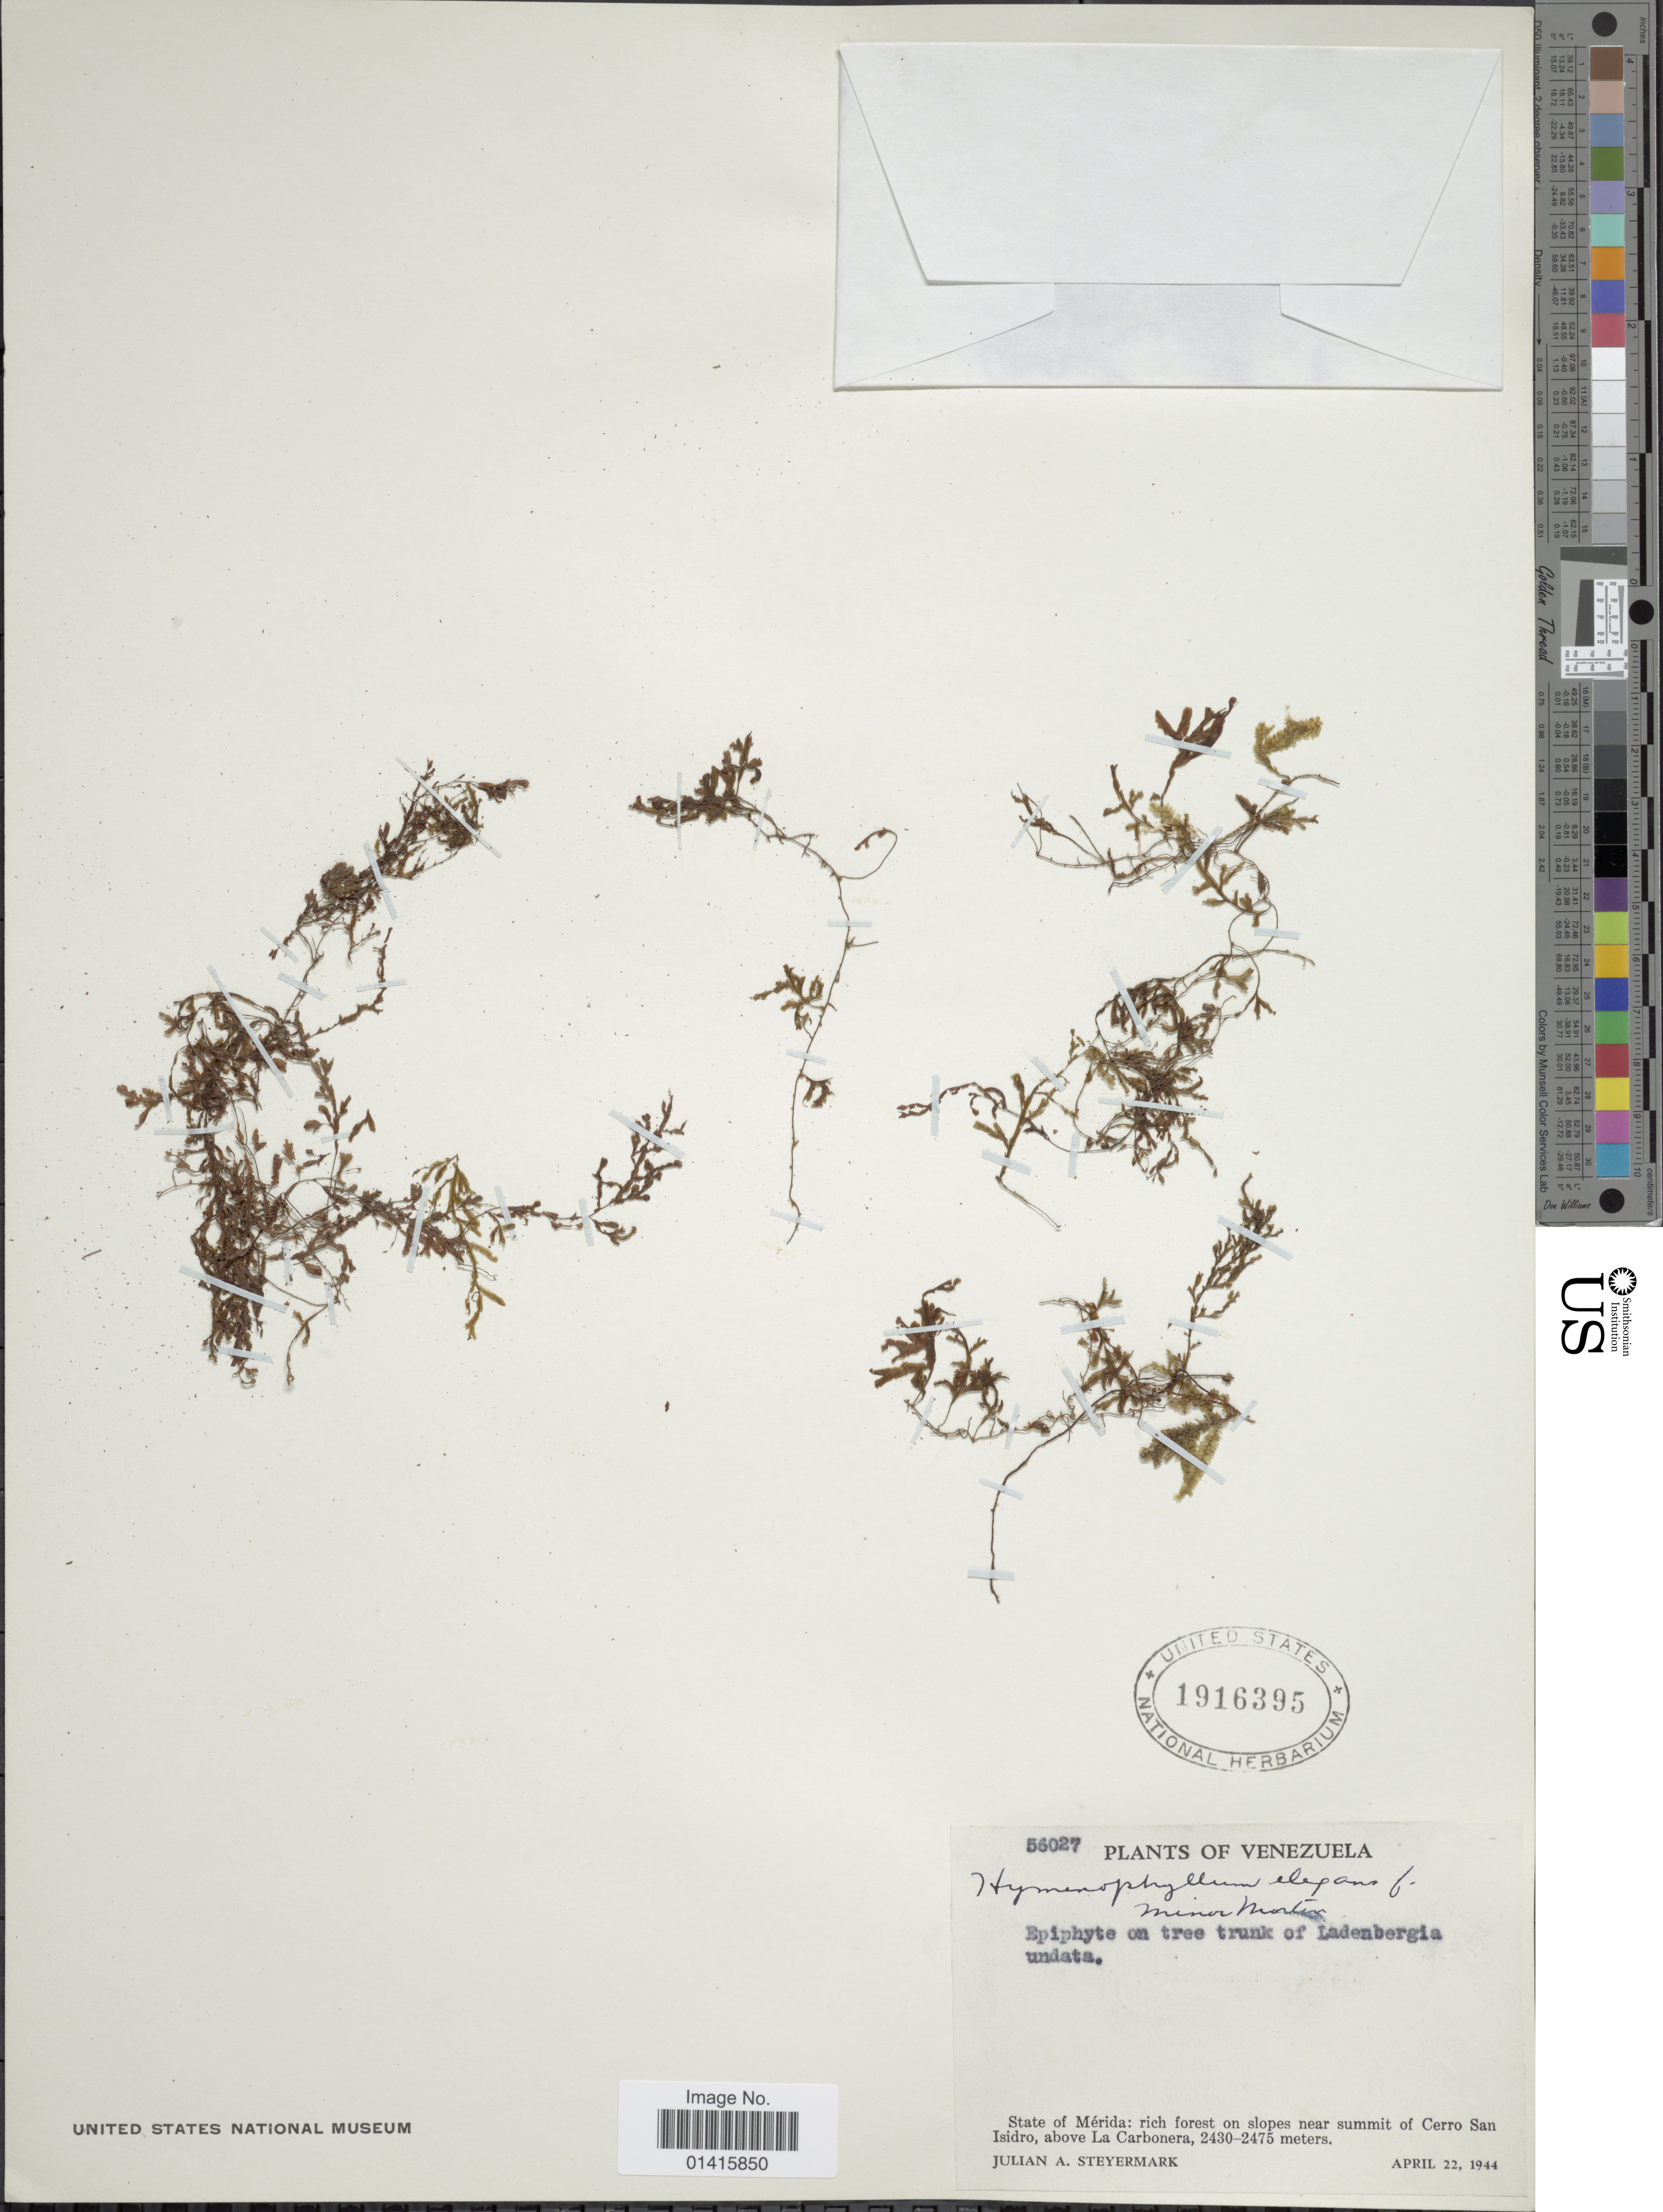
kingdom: Plantae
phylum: Tracheophyta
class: Polypodiopsida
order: Hymenophyllales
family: Hymenophyllaceae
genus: Hymenophyllum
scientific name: Hymenophyllum elegans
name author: Spreng.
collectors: J. Steyermark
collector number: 56027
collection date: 1944-04-22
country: Venezuela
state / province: Mérida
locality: State of Mérida: rich forest on slopes near summit of Cerro San Isidro, above La Carbonera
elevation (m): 2430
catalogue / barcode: US 1916395